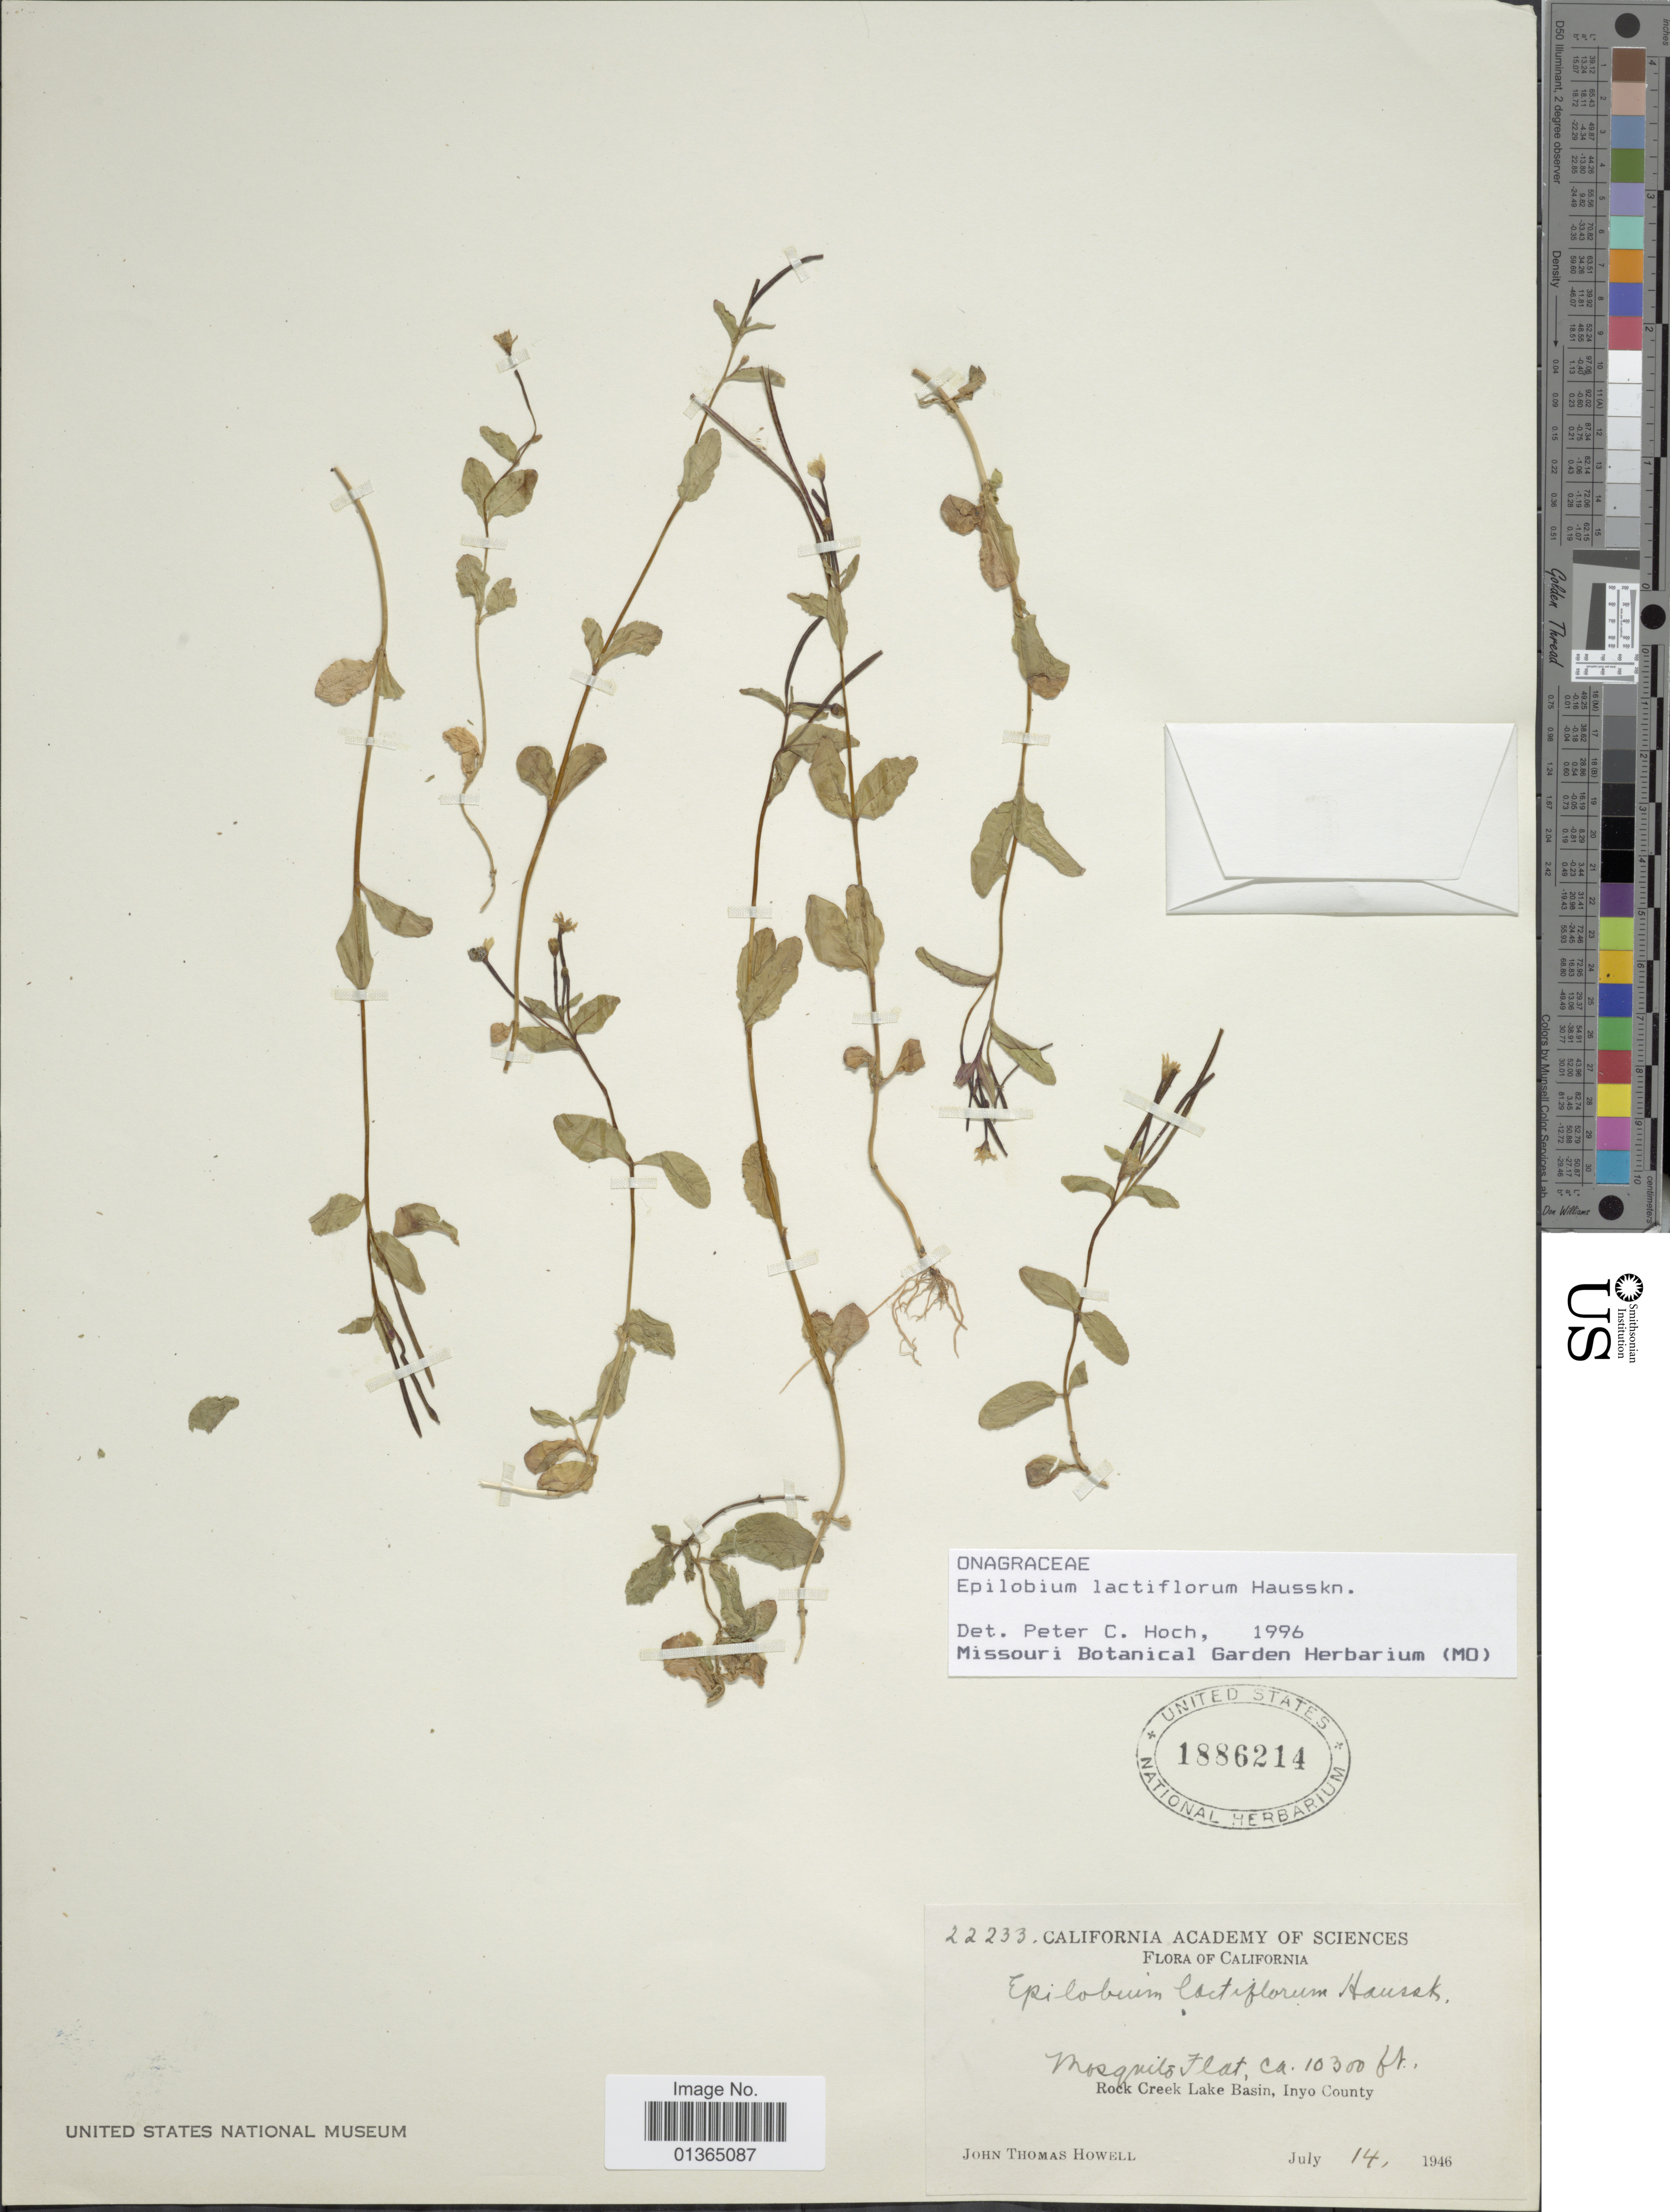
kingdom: Plantae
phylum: Tracheophyta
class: Magnoliopsida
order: Myrtales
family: Onagraceae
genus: Epilobium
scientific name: Epilobium lactiflorum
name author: Hausskn.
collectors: J. T. Howell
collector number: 22233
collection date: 1946-07-14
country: United States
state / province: California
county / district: Inyo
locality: Mosquito Flat. Rock Creek Lake Basin, Inyo County.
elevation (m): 3139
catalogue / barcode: US 1886214